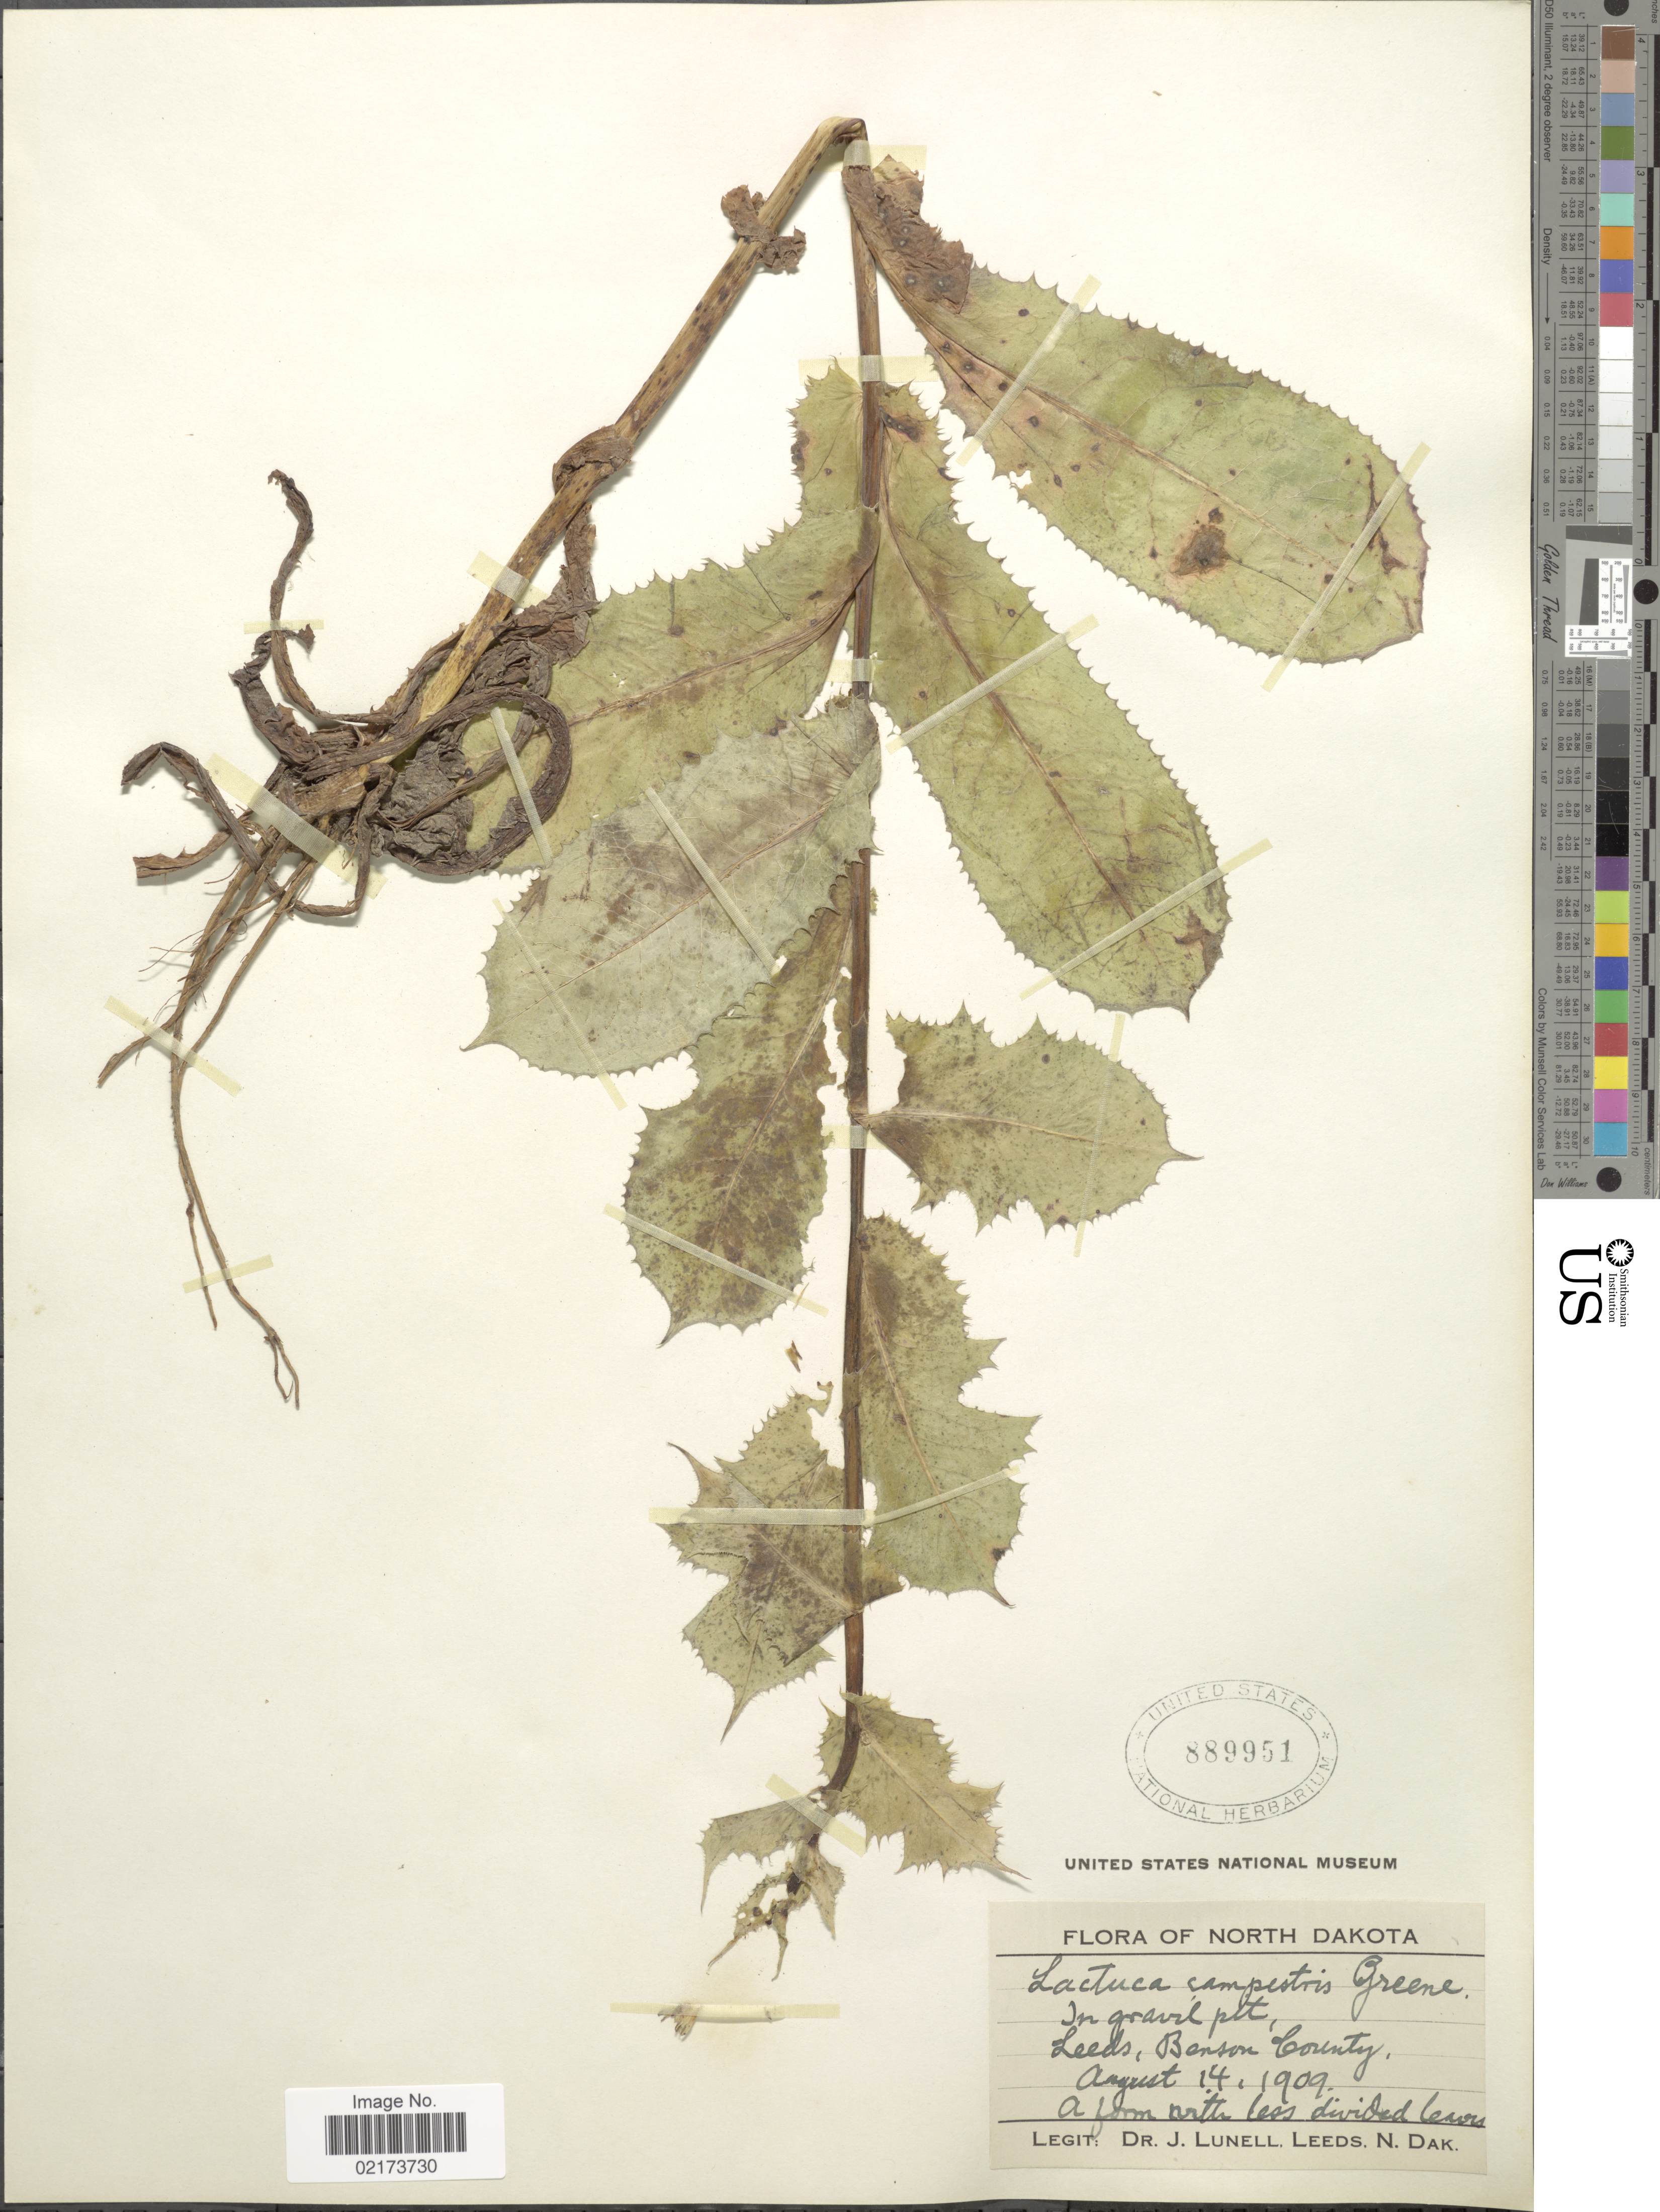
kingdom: Plantae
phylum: Tracheophyta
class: Magnoliopsida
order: Asterales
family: Asteraceae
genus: Lactuca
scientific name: Lactuca sp.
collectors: J. Lunell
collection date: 1909-08-14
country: United States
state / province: North Dakota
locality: Leeds, Benson County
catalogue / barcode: US 889951